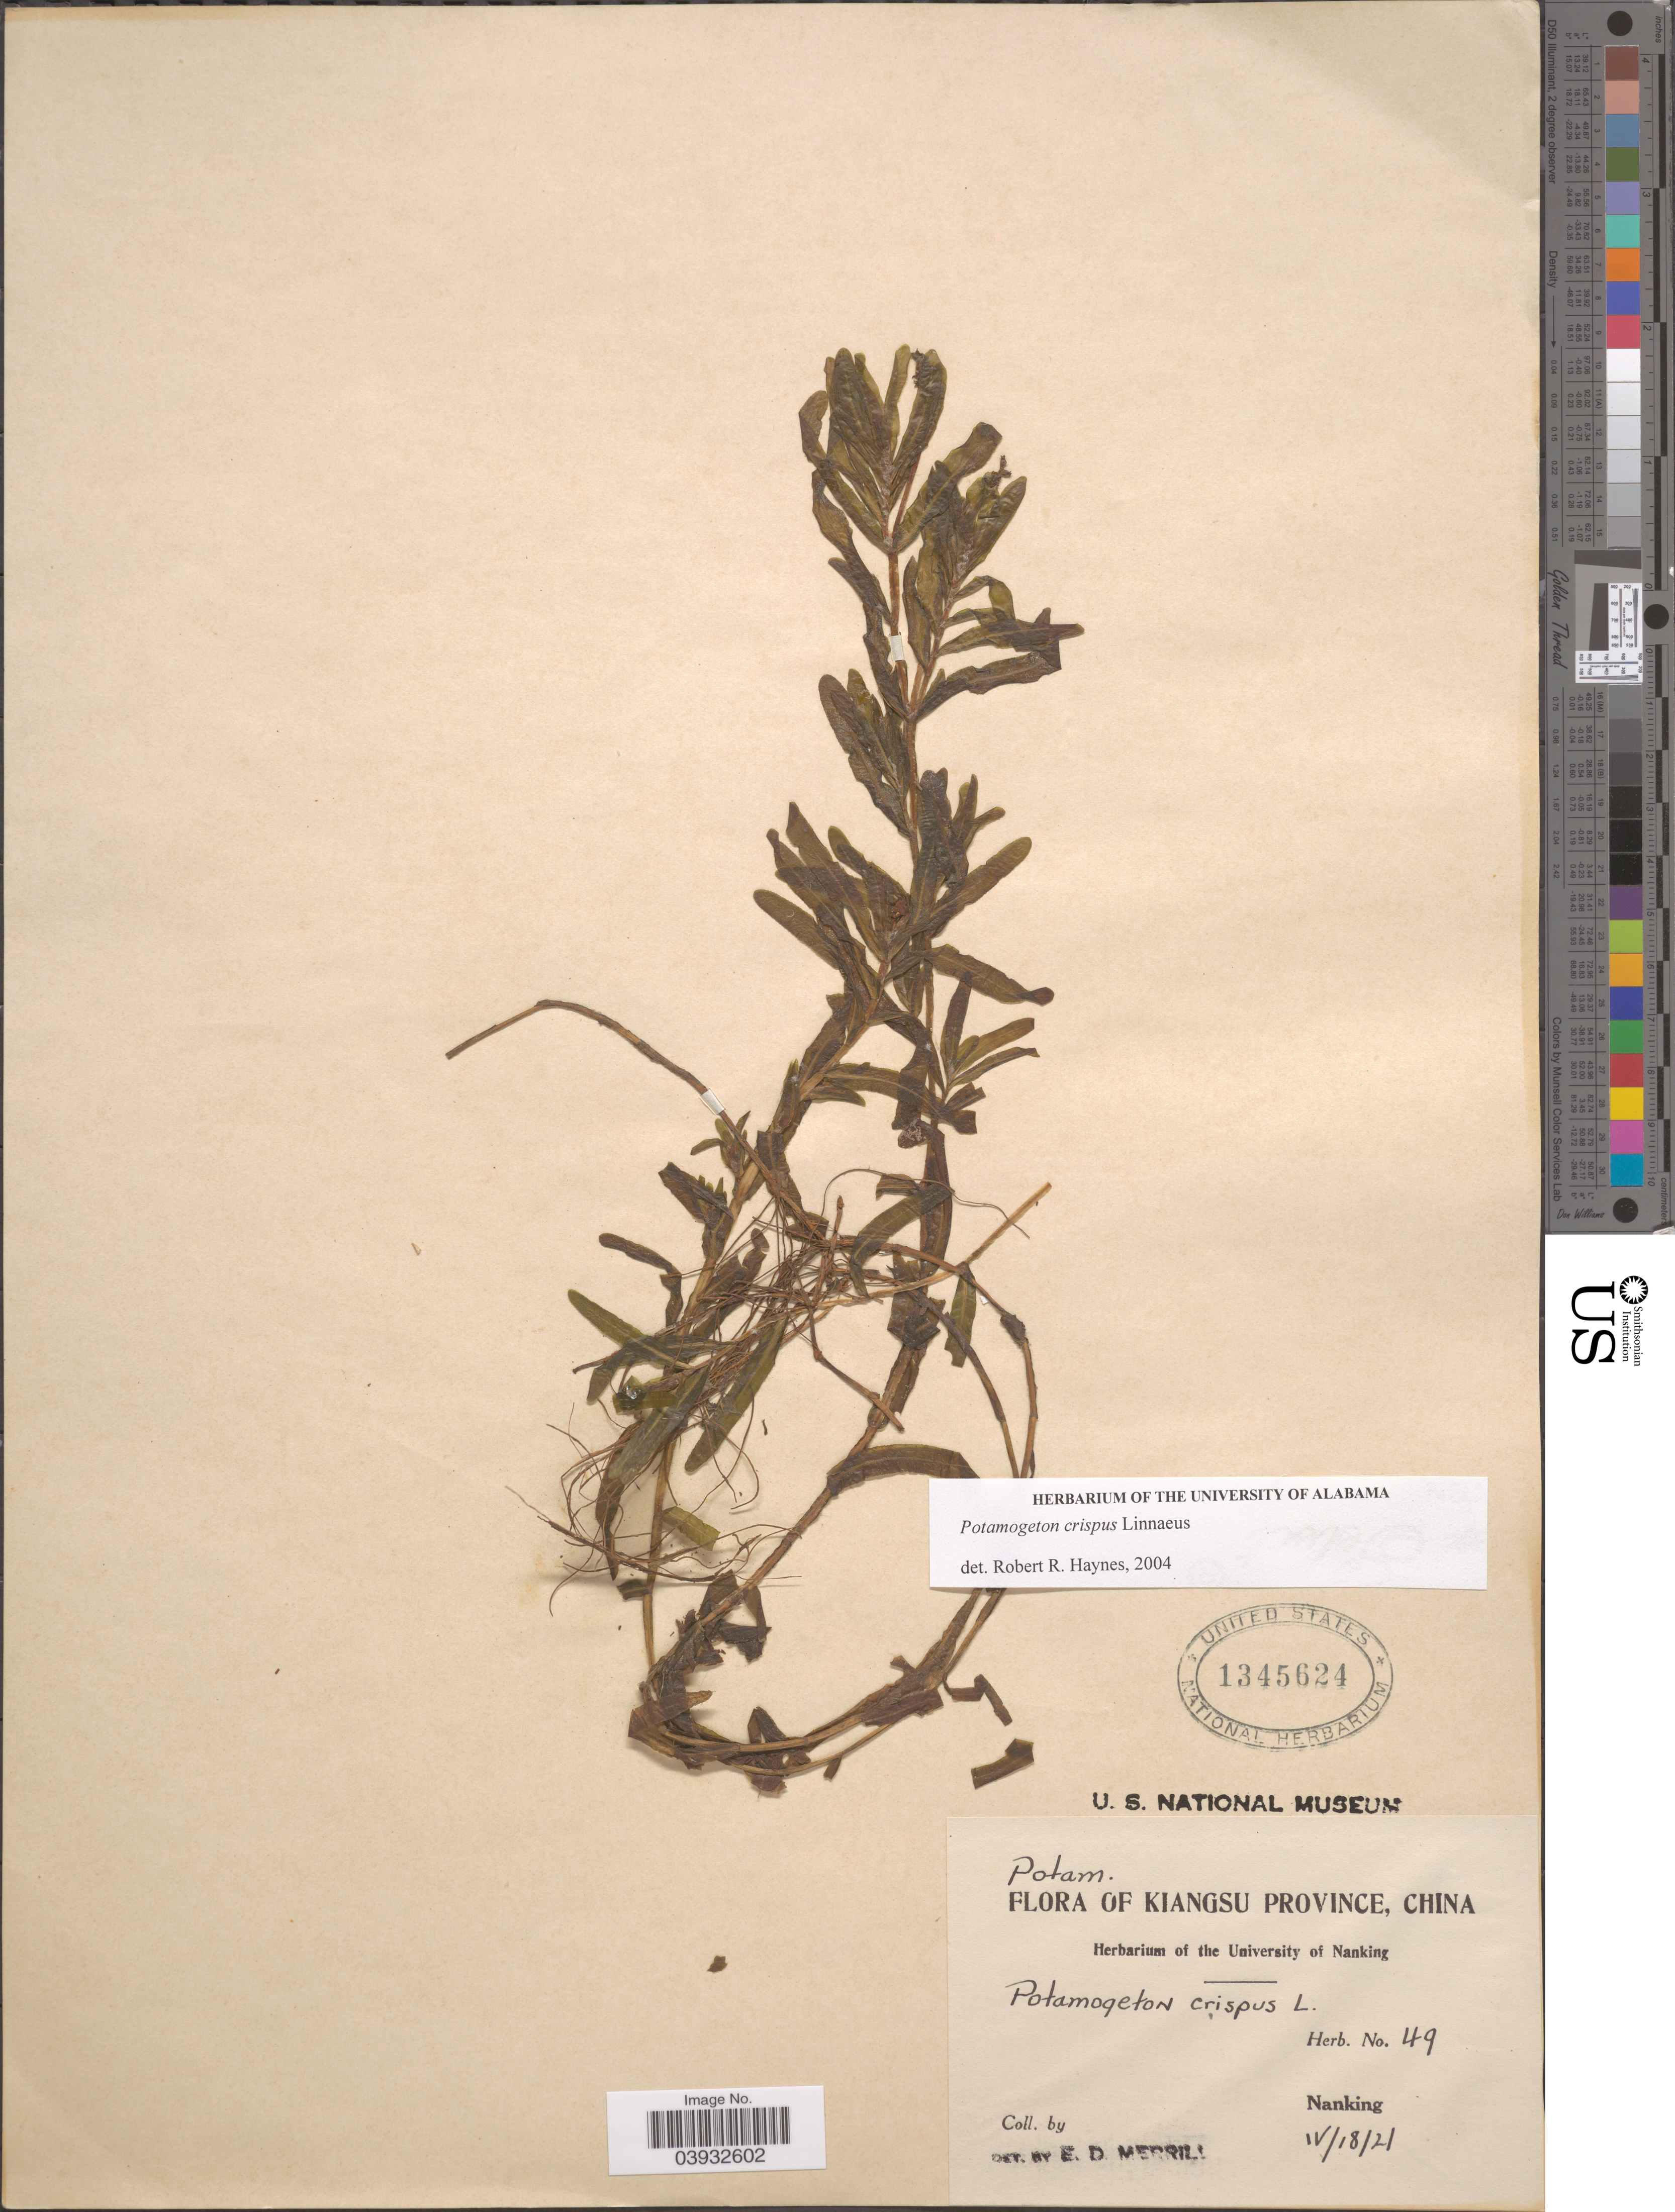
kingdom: Plantae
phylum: Tracheophyta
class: Liliopsida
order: Alismatales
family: Potamogetonaceae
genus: Potamogeton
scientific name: Potamogeton crispus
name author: L.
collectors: ex herb. University of Nanking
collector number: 49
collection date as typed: Transcribed d/m/y: 18/4/21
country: China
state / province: Jiangsu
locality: Kiangsu Province. Nanking.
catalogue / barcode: US 1345624